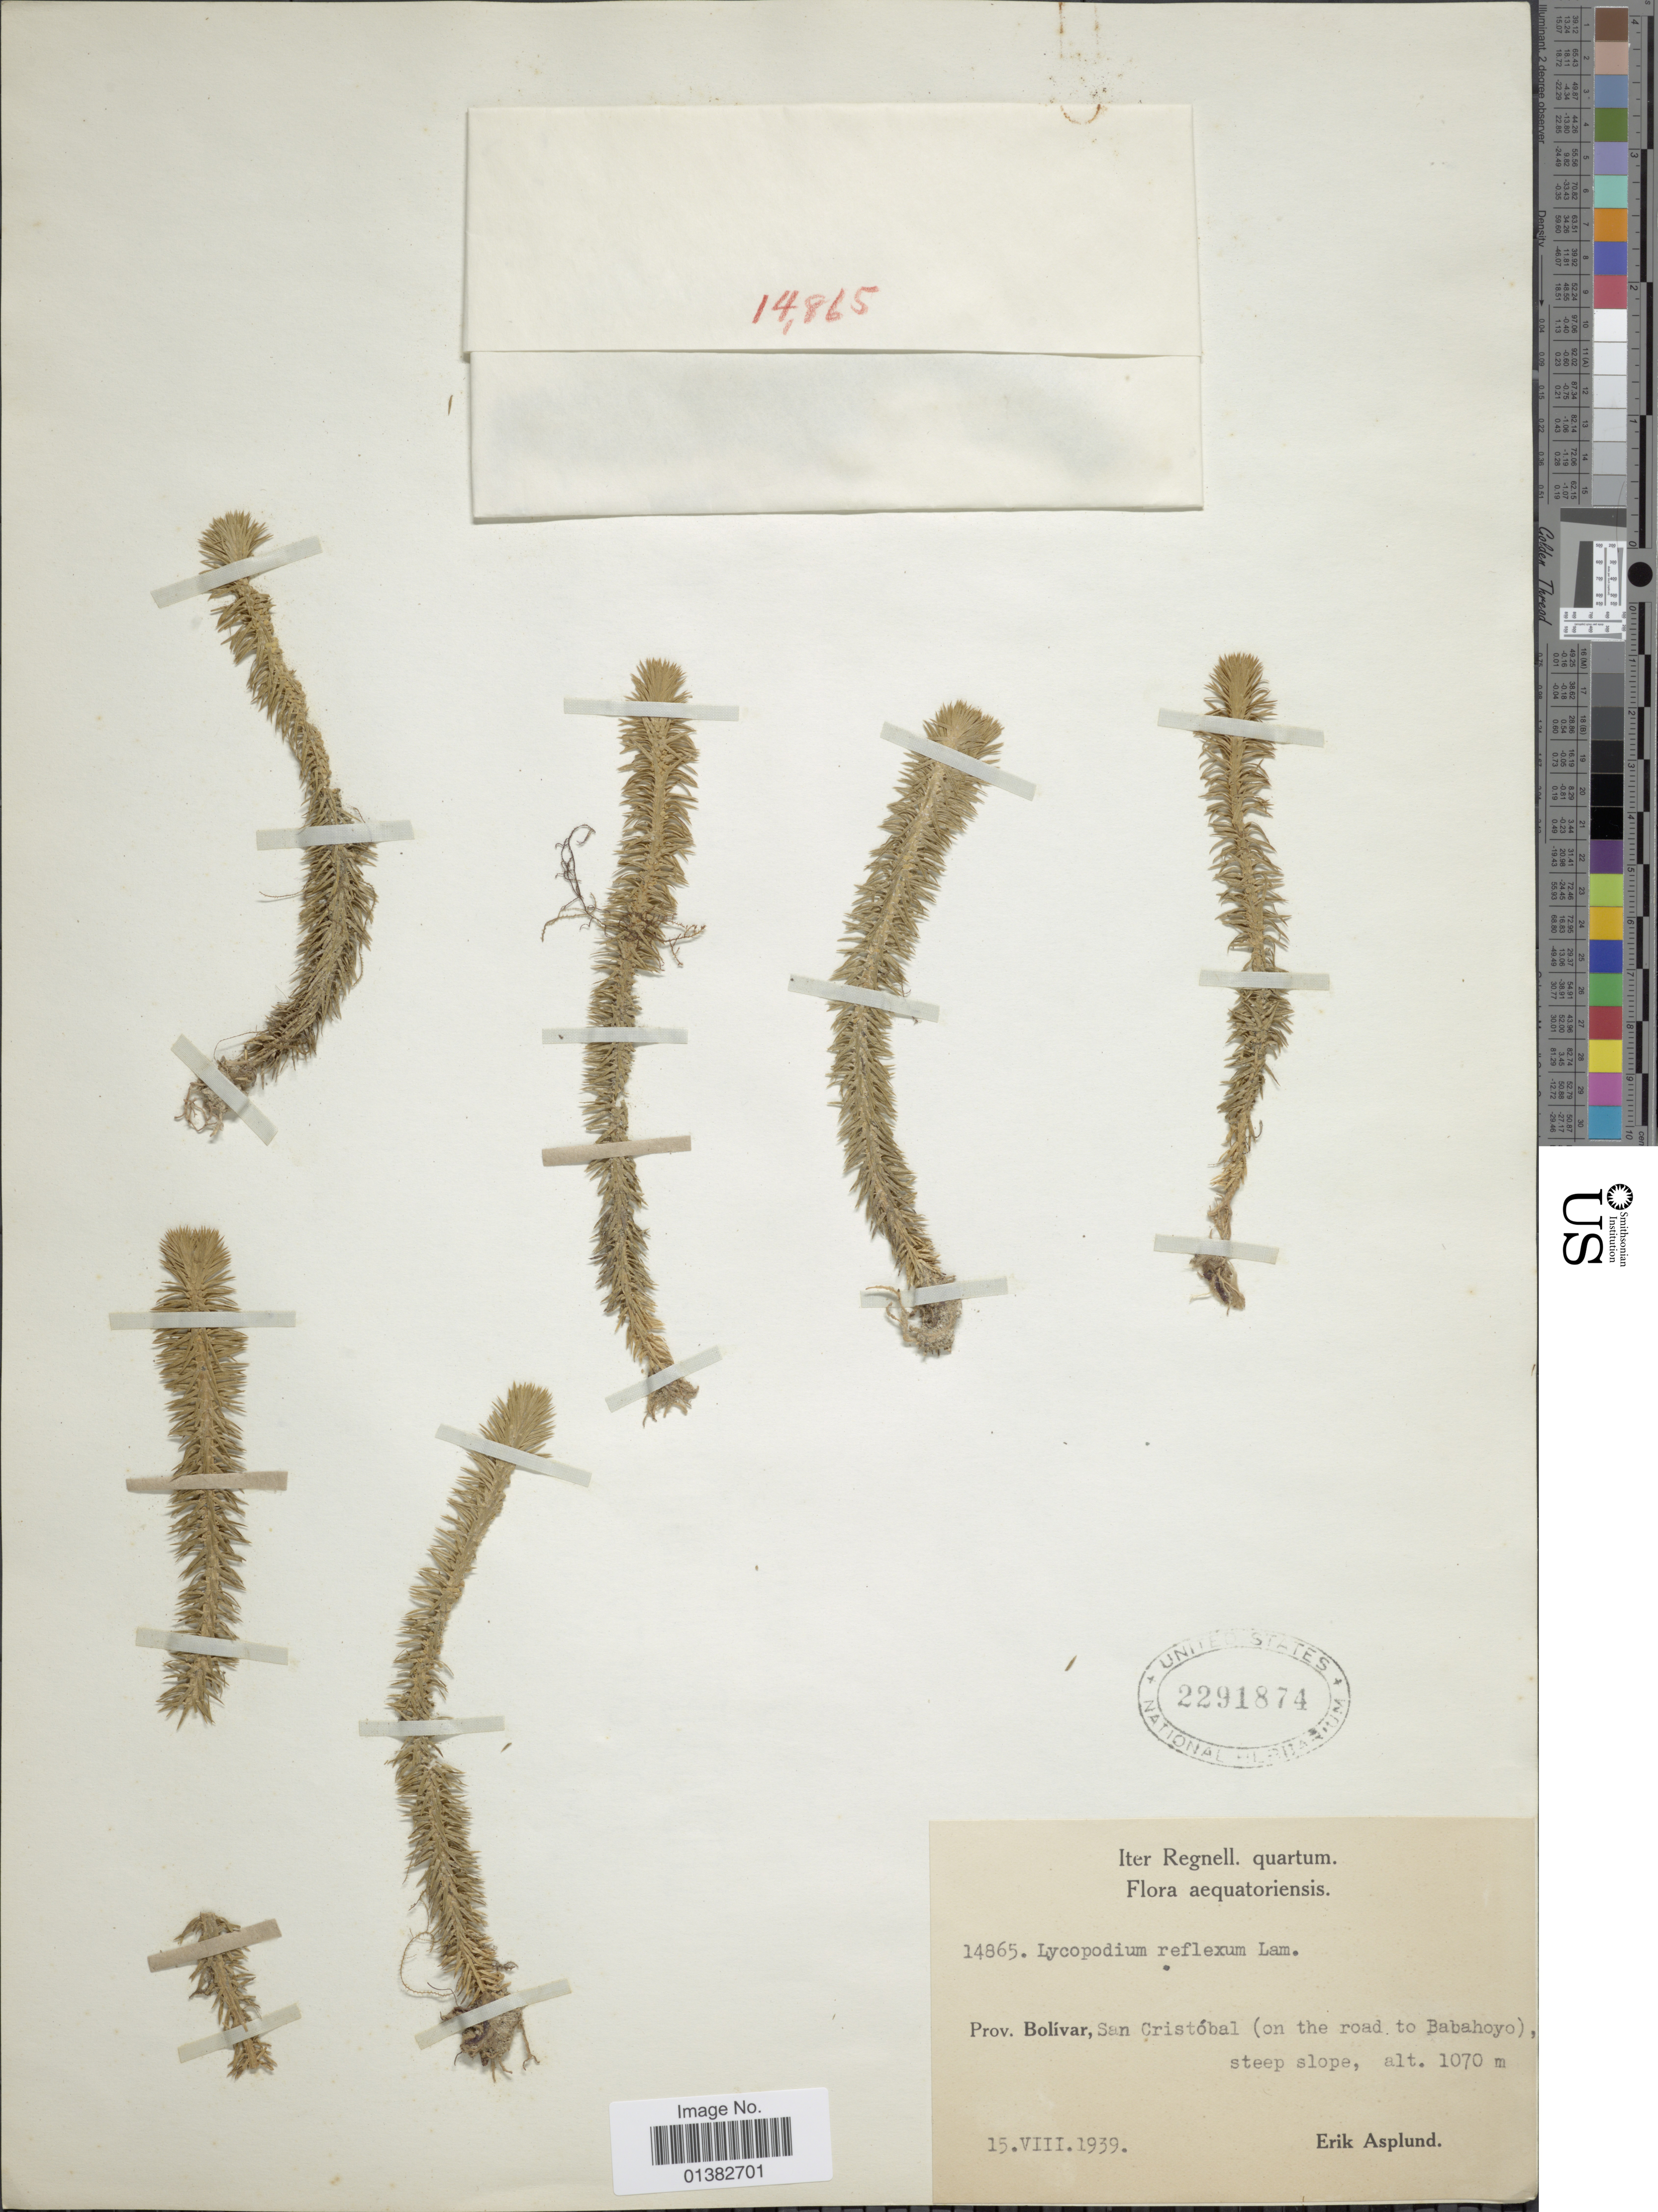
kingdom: Plantae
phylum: Tracheophyta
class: Lycopodiopsida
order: Lycopodiales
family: Lycopodiaceae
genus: Phlegmariurus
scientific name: Phlegmariurus reflexus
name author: (Lam.) B. Øllg.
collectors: E. Asplund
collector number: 14865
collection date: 1939-08-15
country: Ecuador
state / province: Bolívar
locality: San Cristóbal (on the road to Babahoyo), steep slope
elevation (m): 1070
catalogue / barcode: US 2291874